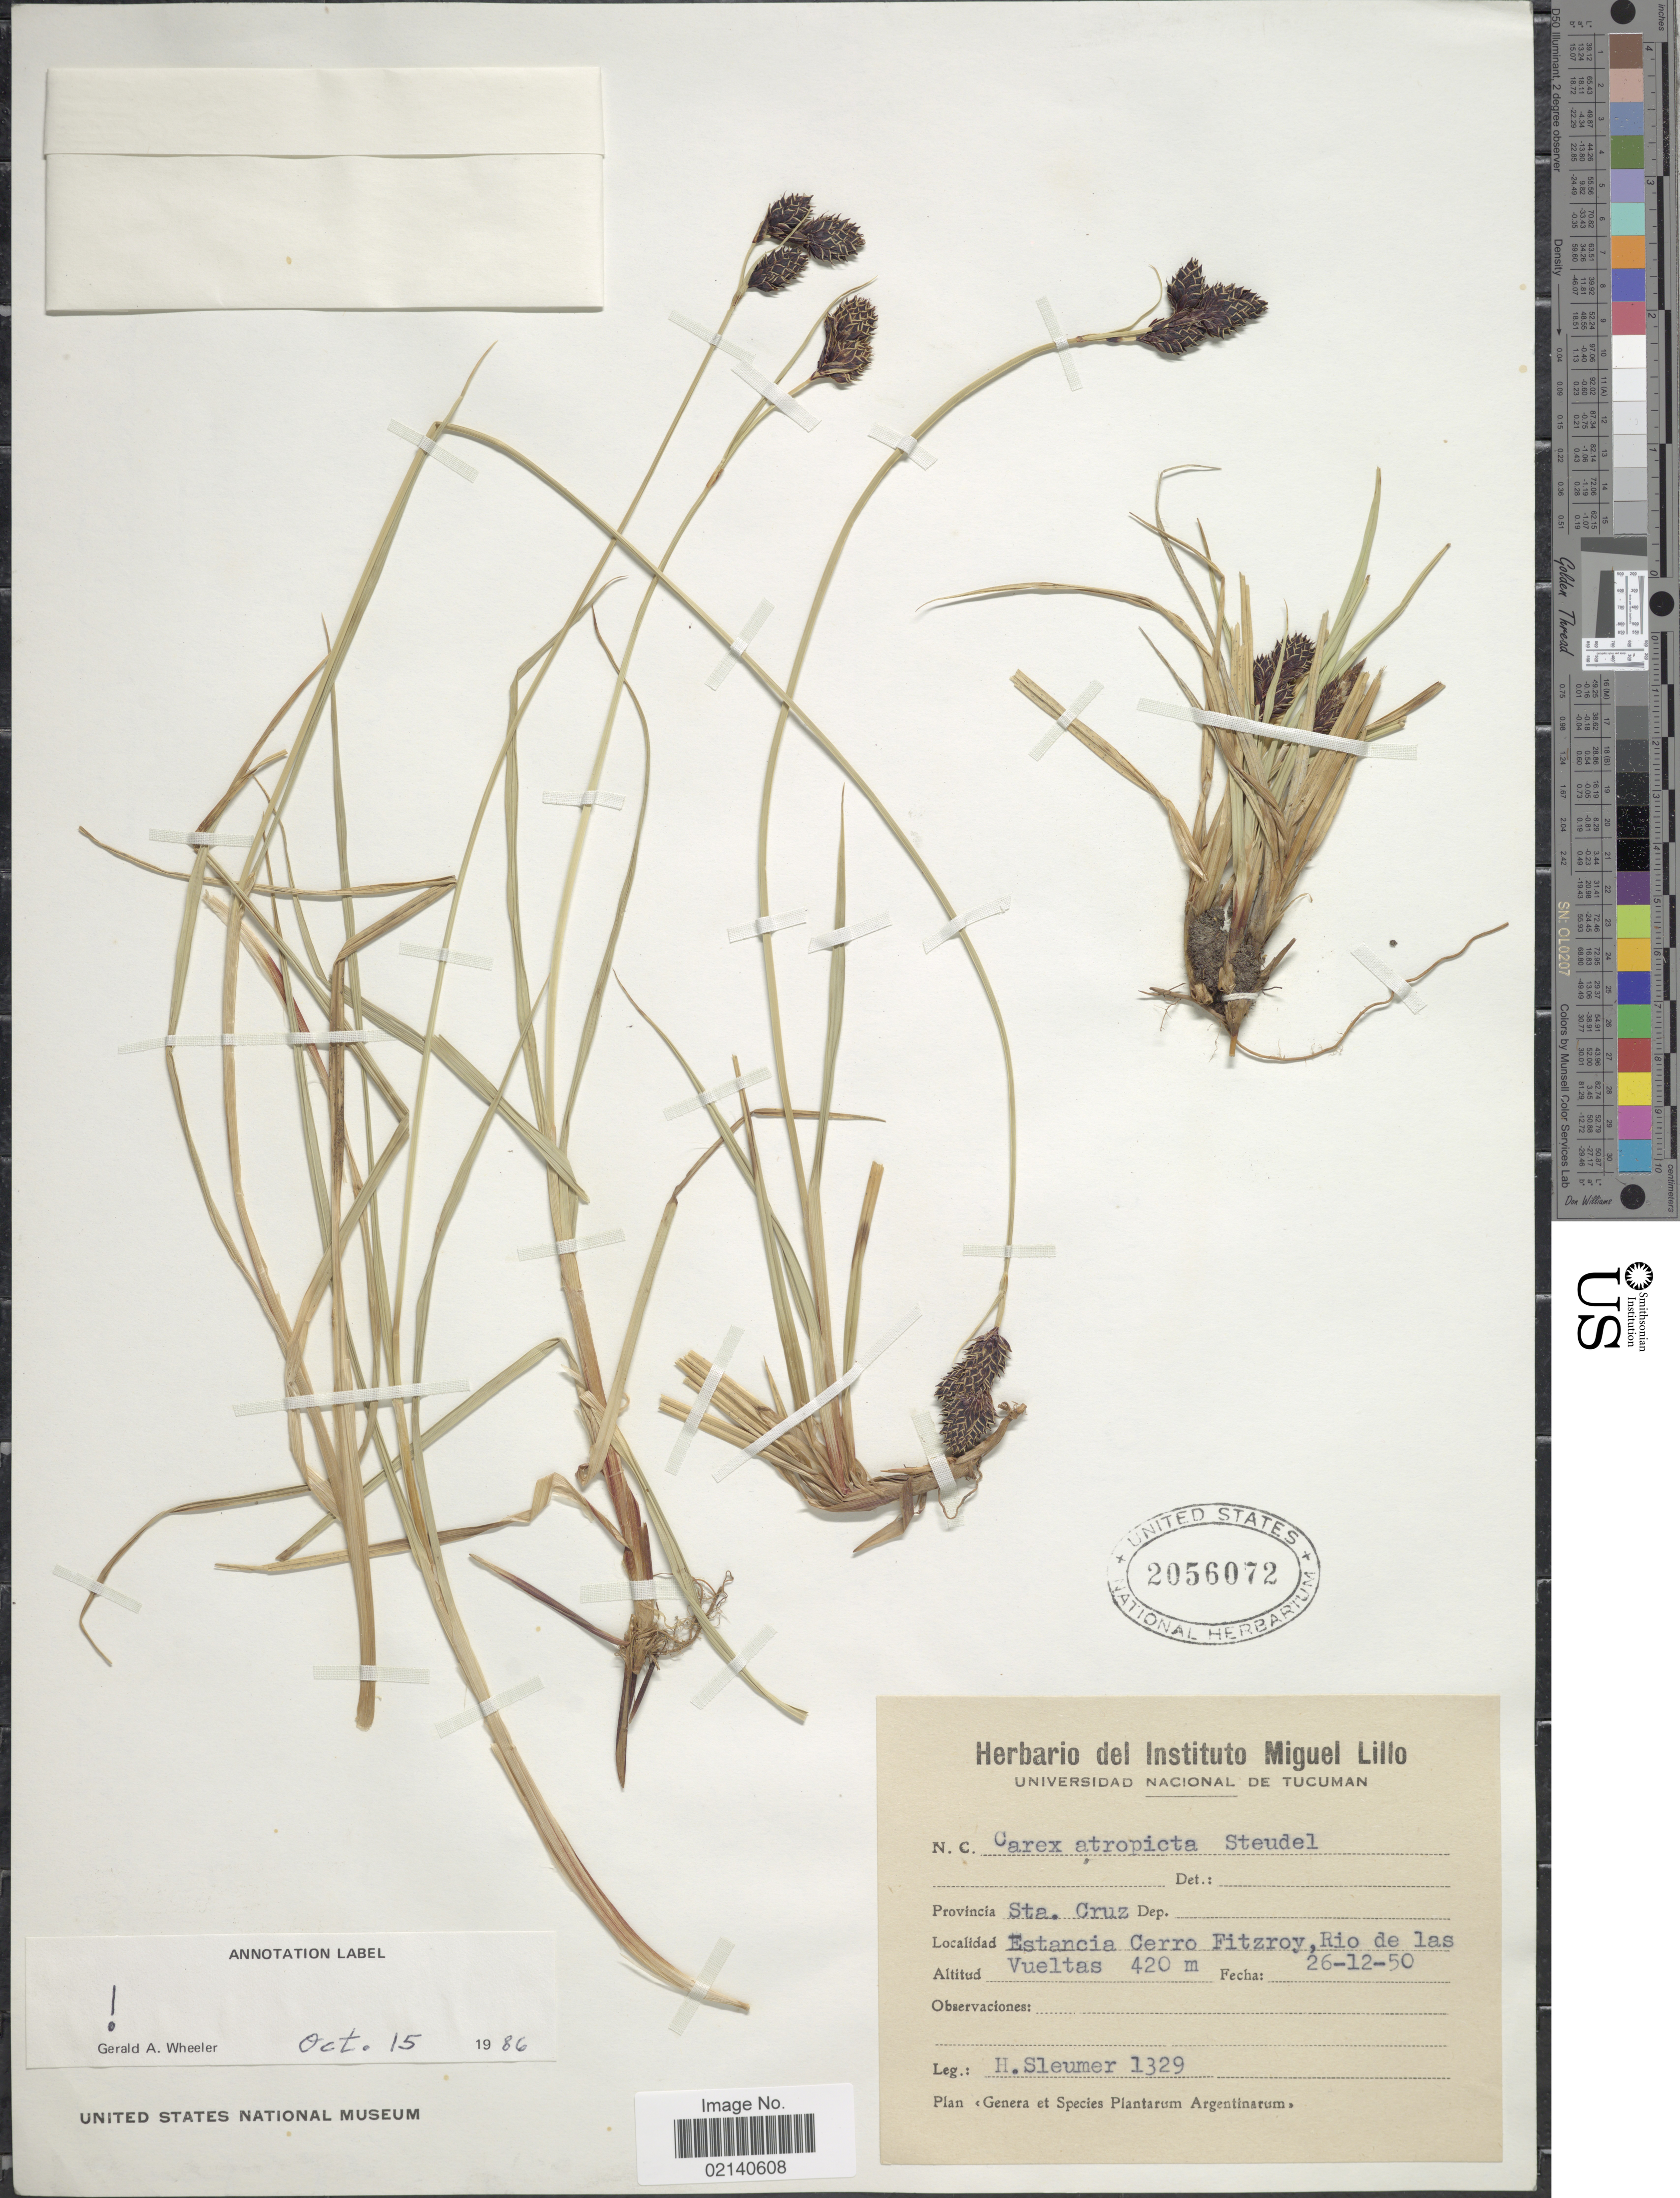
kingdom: Plantae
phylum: Tracheophyta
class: Liliopsida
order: Poales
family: Cyperaceae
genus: Carex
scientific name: Carex atropicta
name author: Steud.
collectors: H. O. Sleumer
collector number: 1329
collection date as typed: Transcribed d/m/y: 26/12/50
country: Argentina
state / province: Santa Cruz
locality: Provincia: Sta. Cruz. Estancia Cerro Fitzroy, rio de las Vueltas. Argentinarum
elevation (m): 420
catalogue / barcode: US 2056072